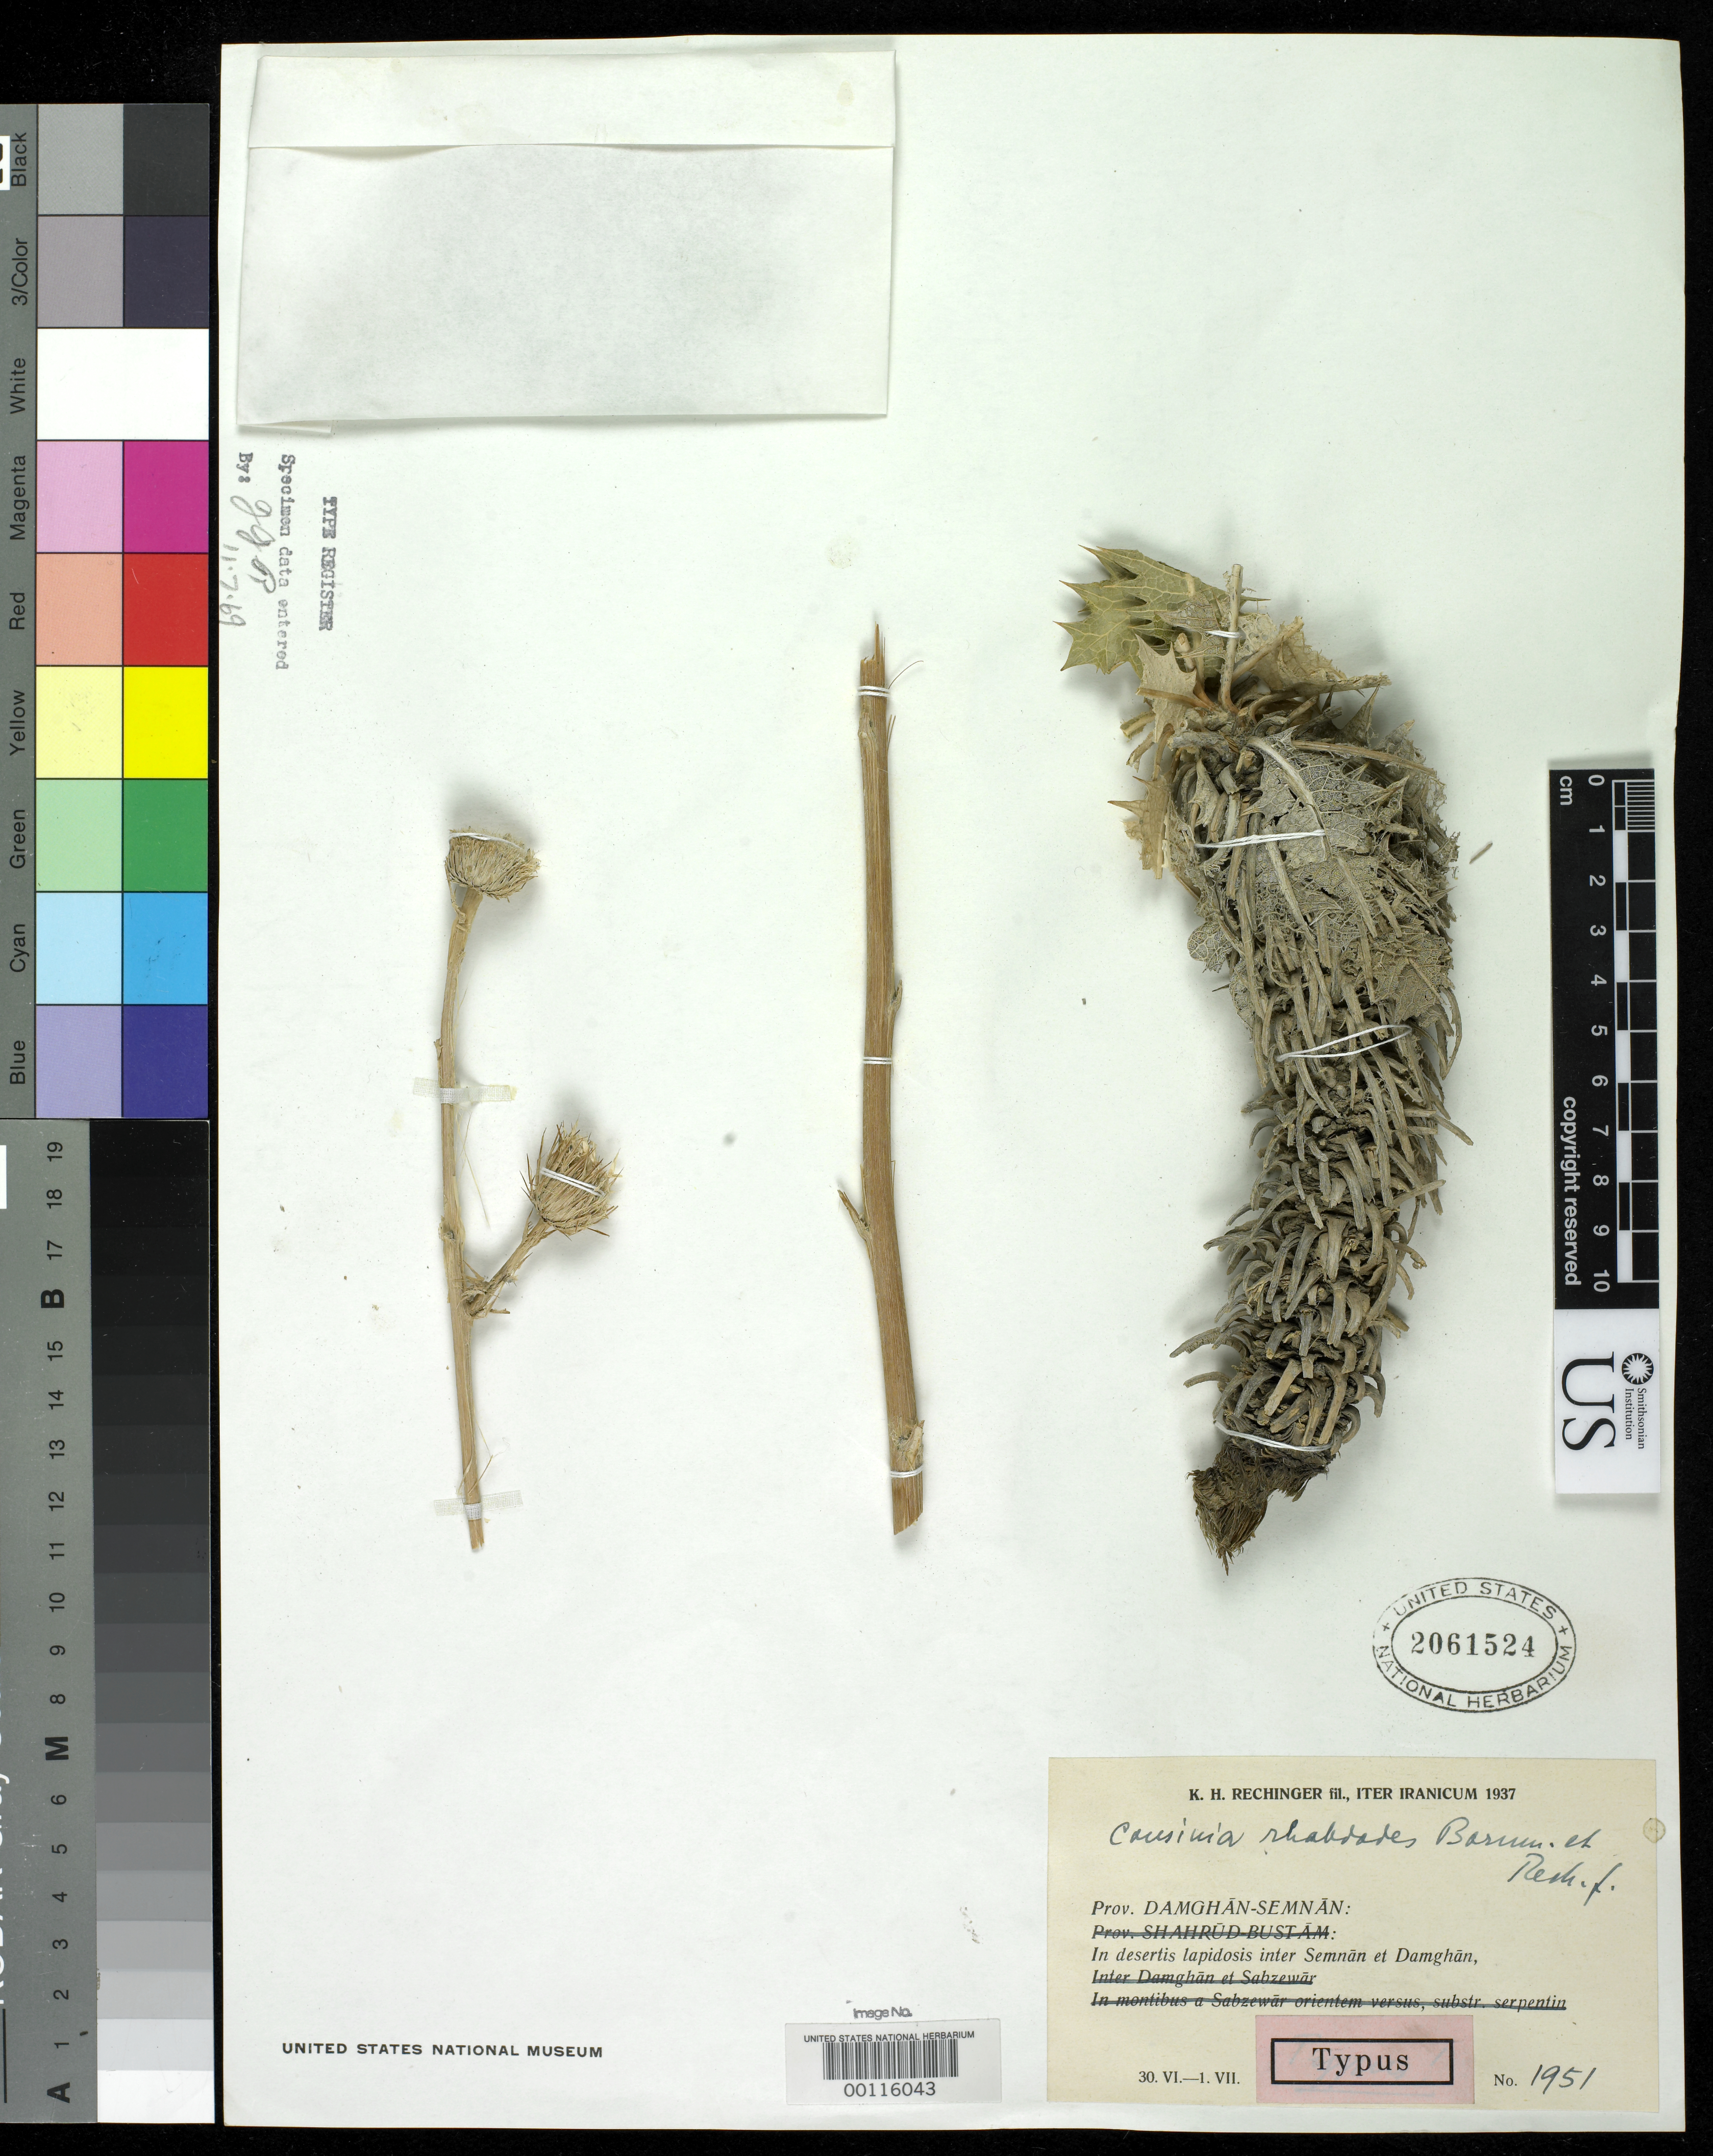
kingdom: Plantae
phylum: Tracheophyta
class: Magnoliopsida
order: Asterales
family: Asteraceae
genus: Cousinia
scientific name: Cousinia rhabdodes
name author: Bornm. & Rech. f.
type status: Type Collection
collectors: K. H. Rechinger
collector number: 1951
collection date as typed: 30 Jun 1937 to 01 Jul 1937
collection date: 1937-06-30/1937-07-01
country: Iran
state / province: Semnan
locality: Between Semnand and Damghan.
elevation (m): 2200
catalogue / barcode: US 2061524